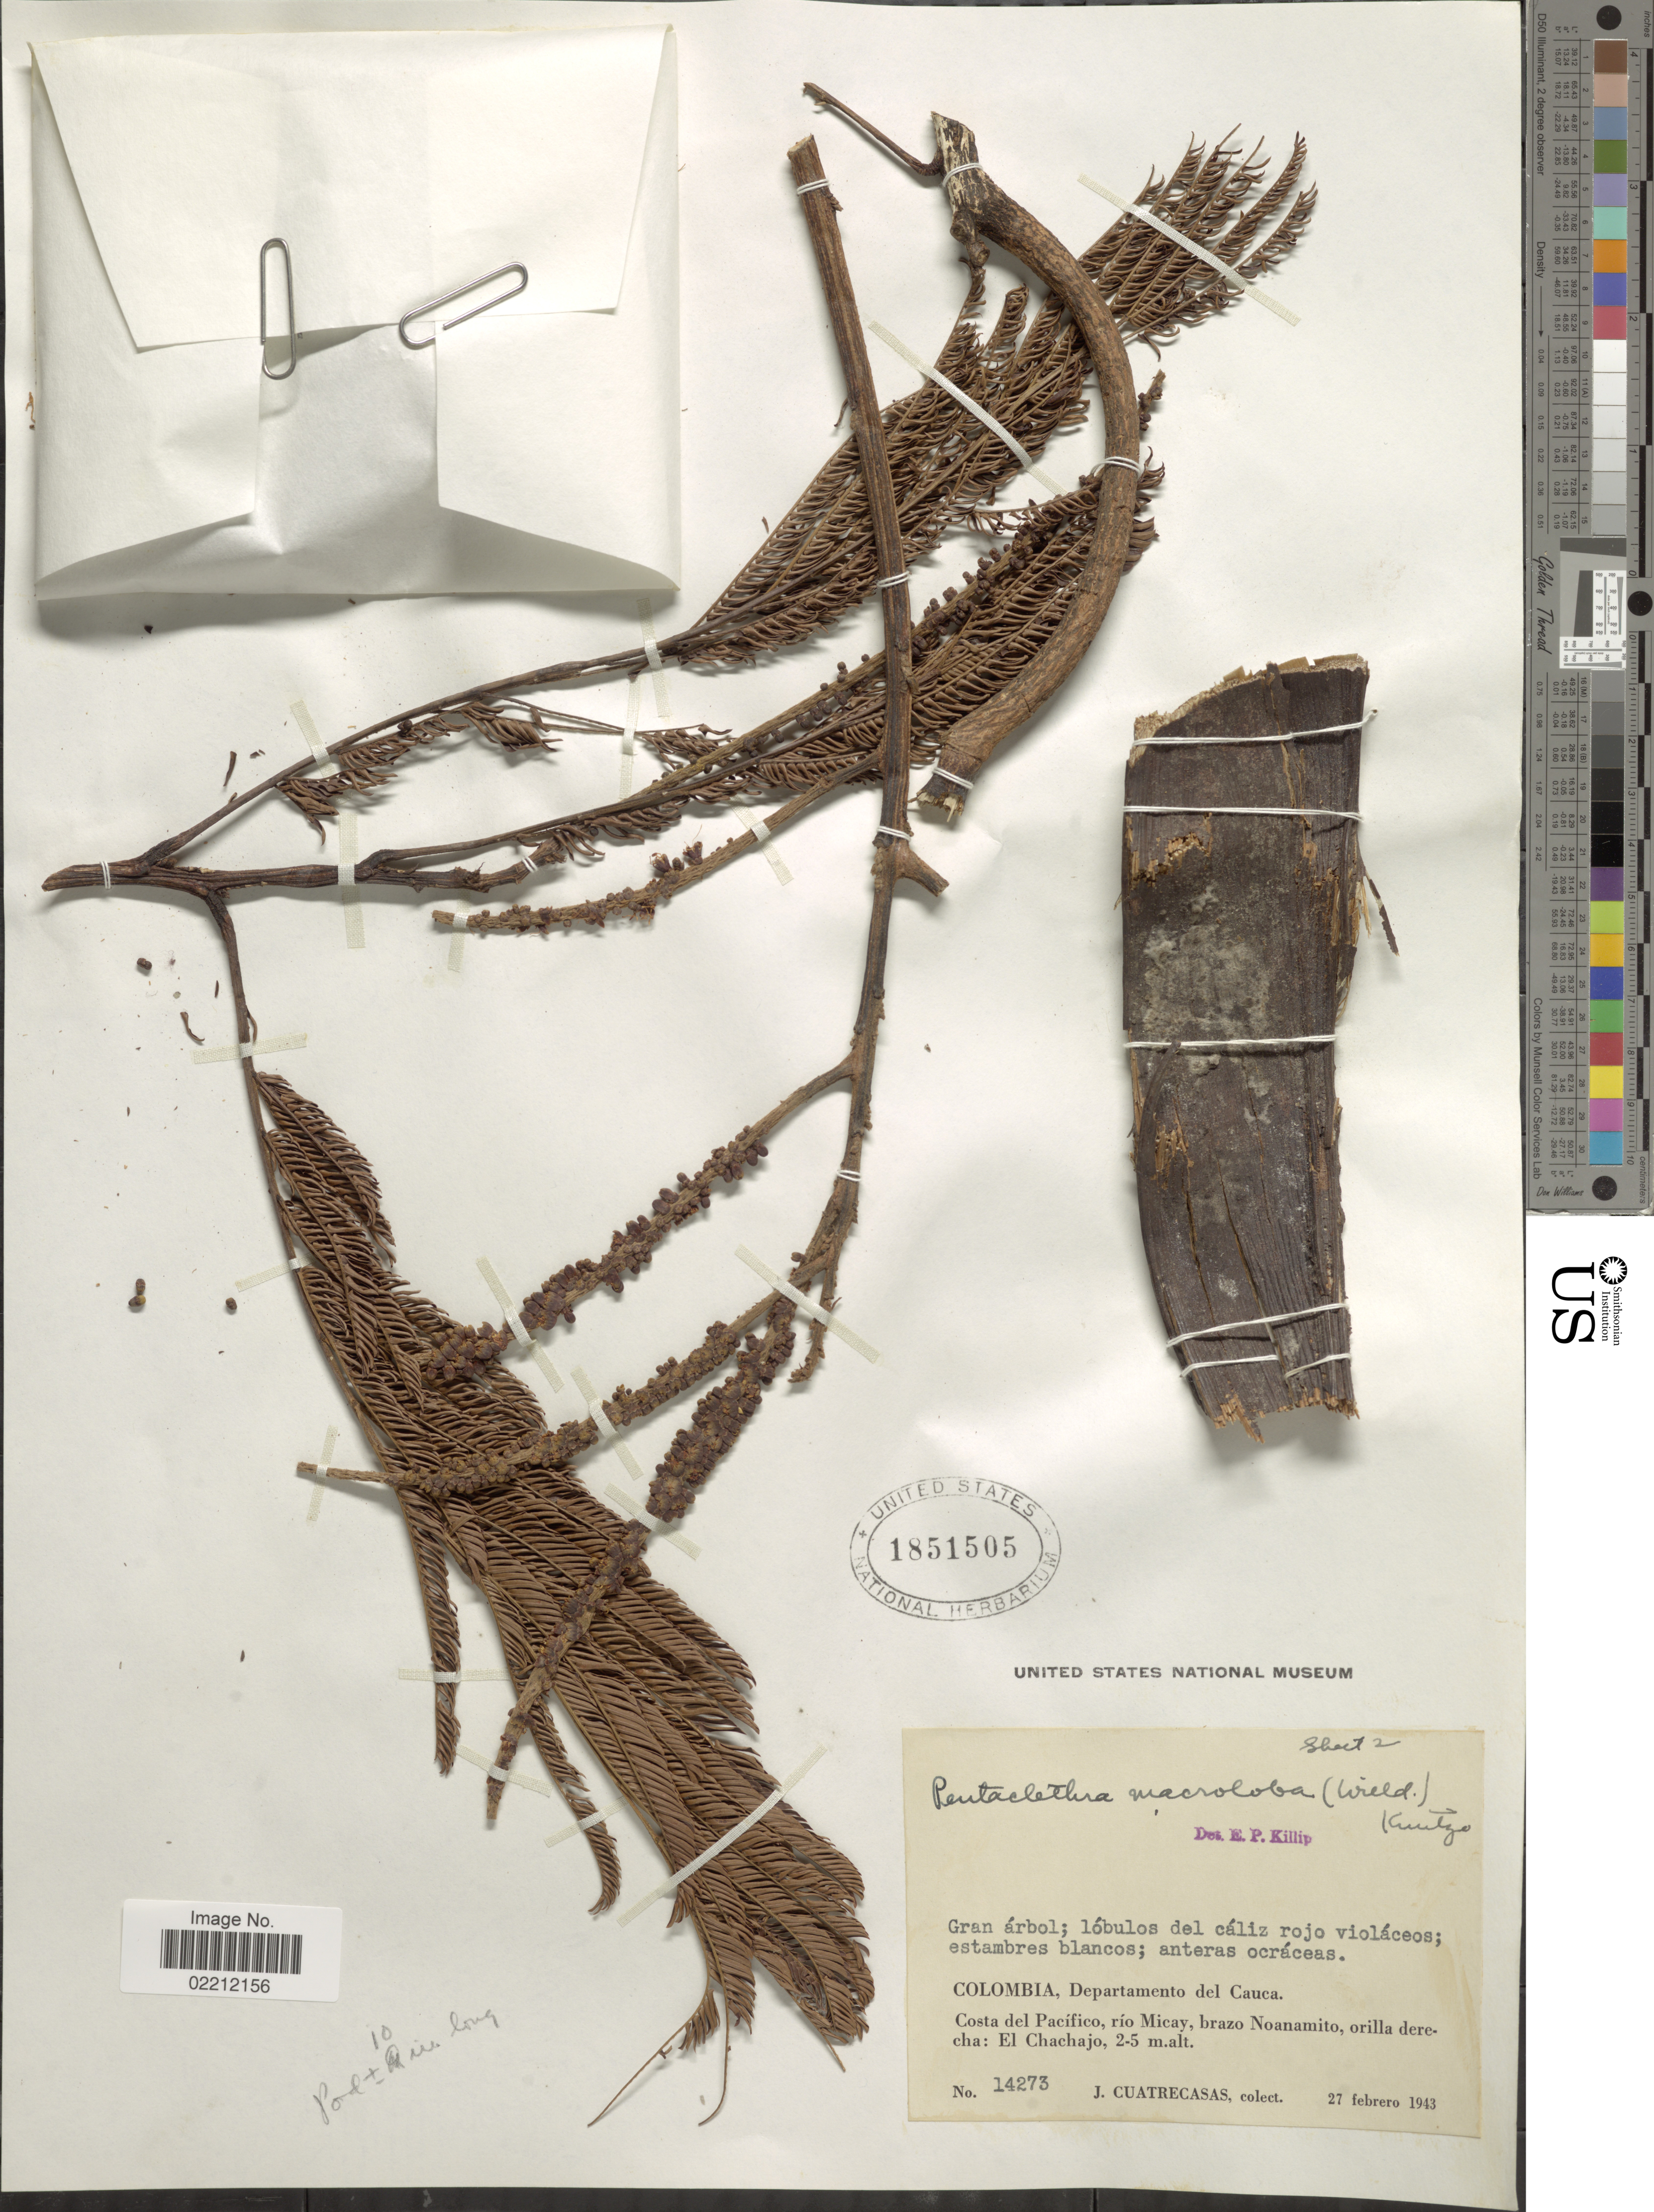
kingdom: Plantae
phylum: Tracheophyta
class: Magnoliopsida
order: Fabales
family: Fabaceae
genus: Pentaclethra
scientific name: Pentaclethra macroloba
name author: (Willd.) Kuntze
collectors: J. Cuatrecasas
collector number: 14273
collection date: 1943-02-27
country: Colombia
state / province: Cauca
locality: Colombia, Departamento del Cauca, Costa del Pacifico , Rio Micay, Brazo Noanamito, orilla derecha: El Chachajo.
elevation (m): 2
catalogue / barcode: US 1851505